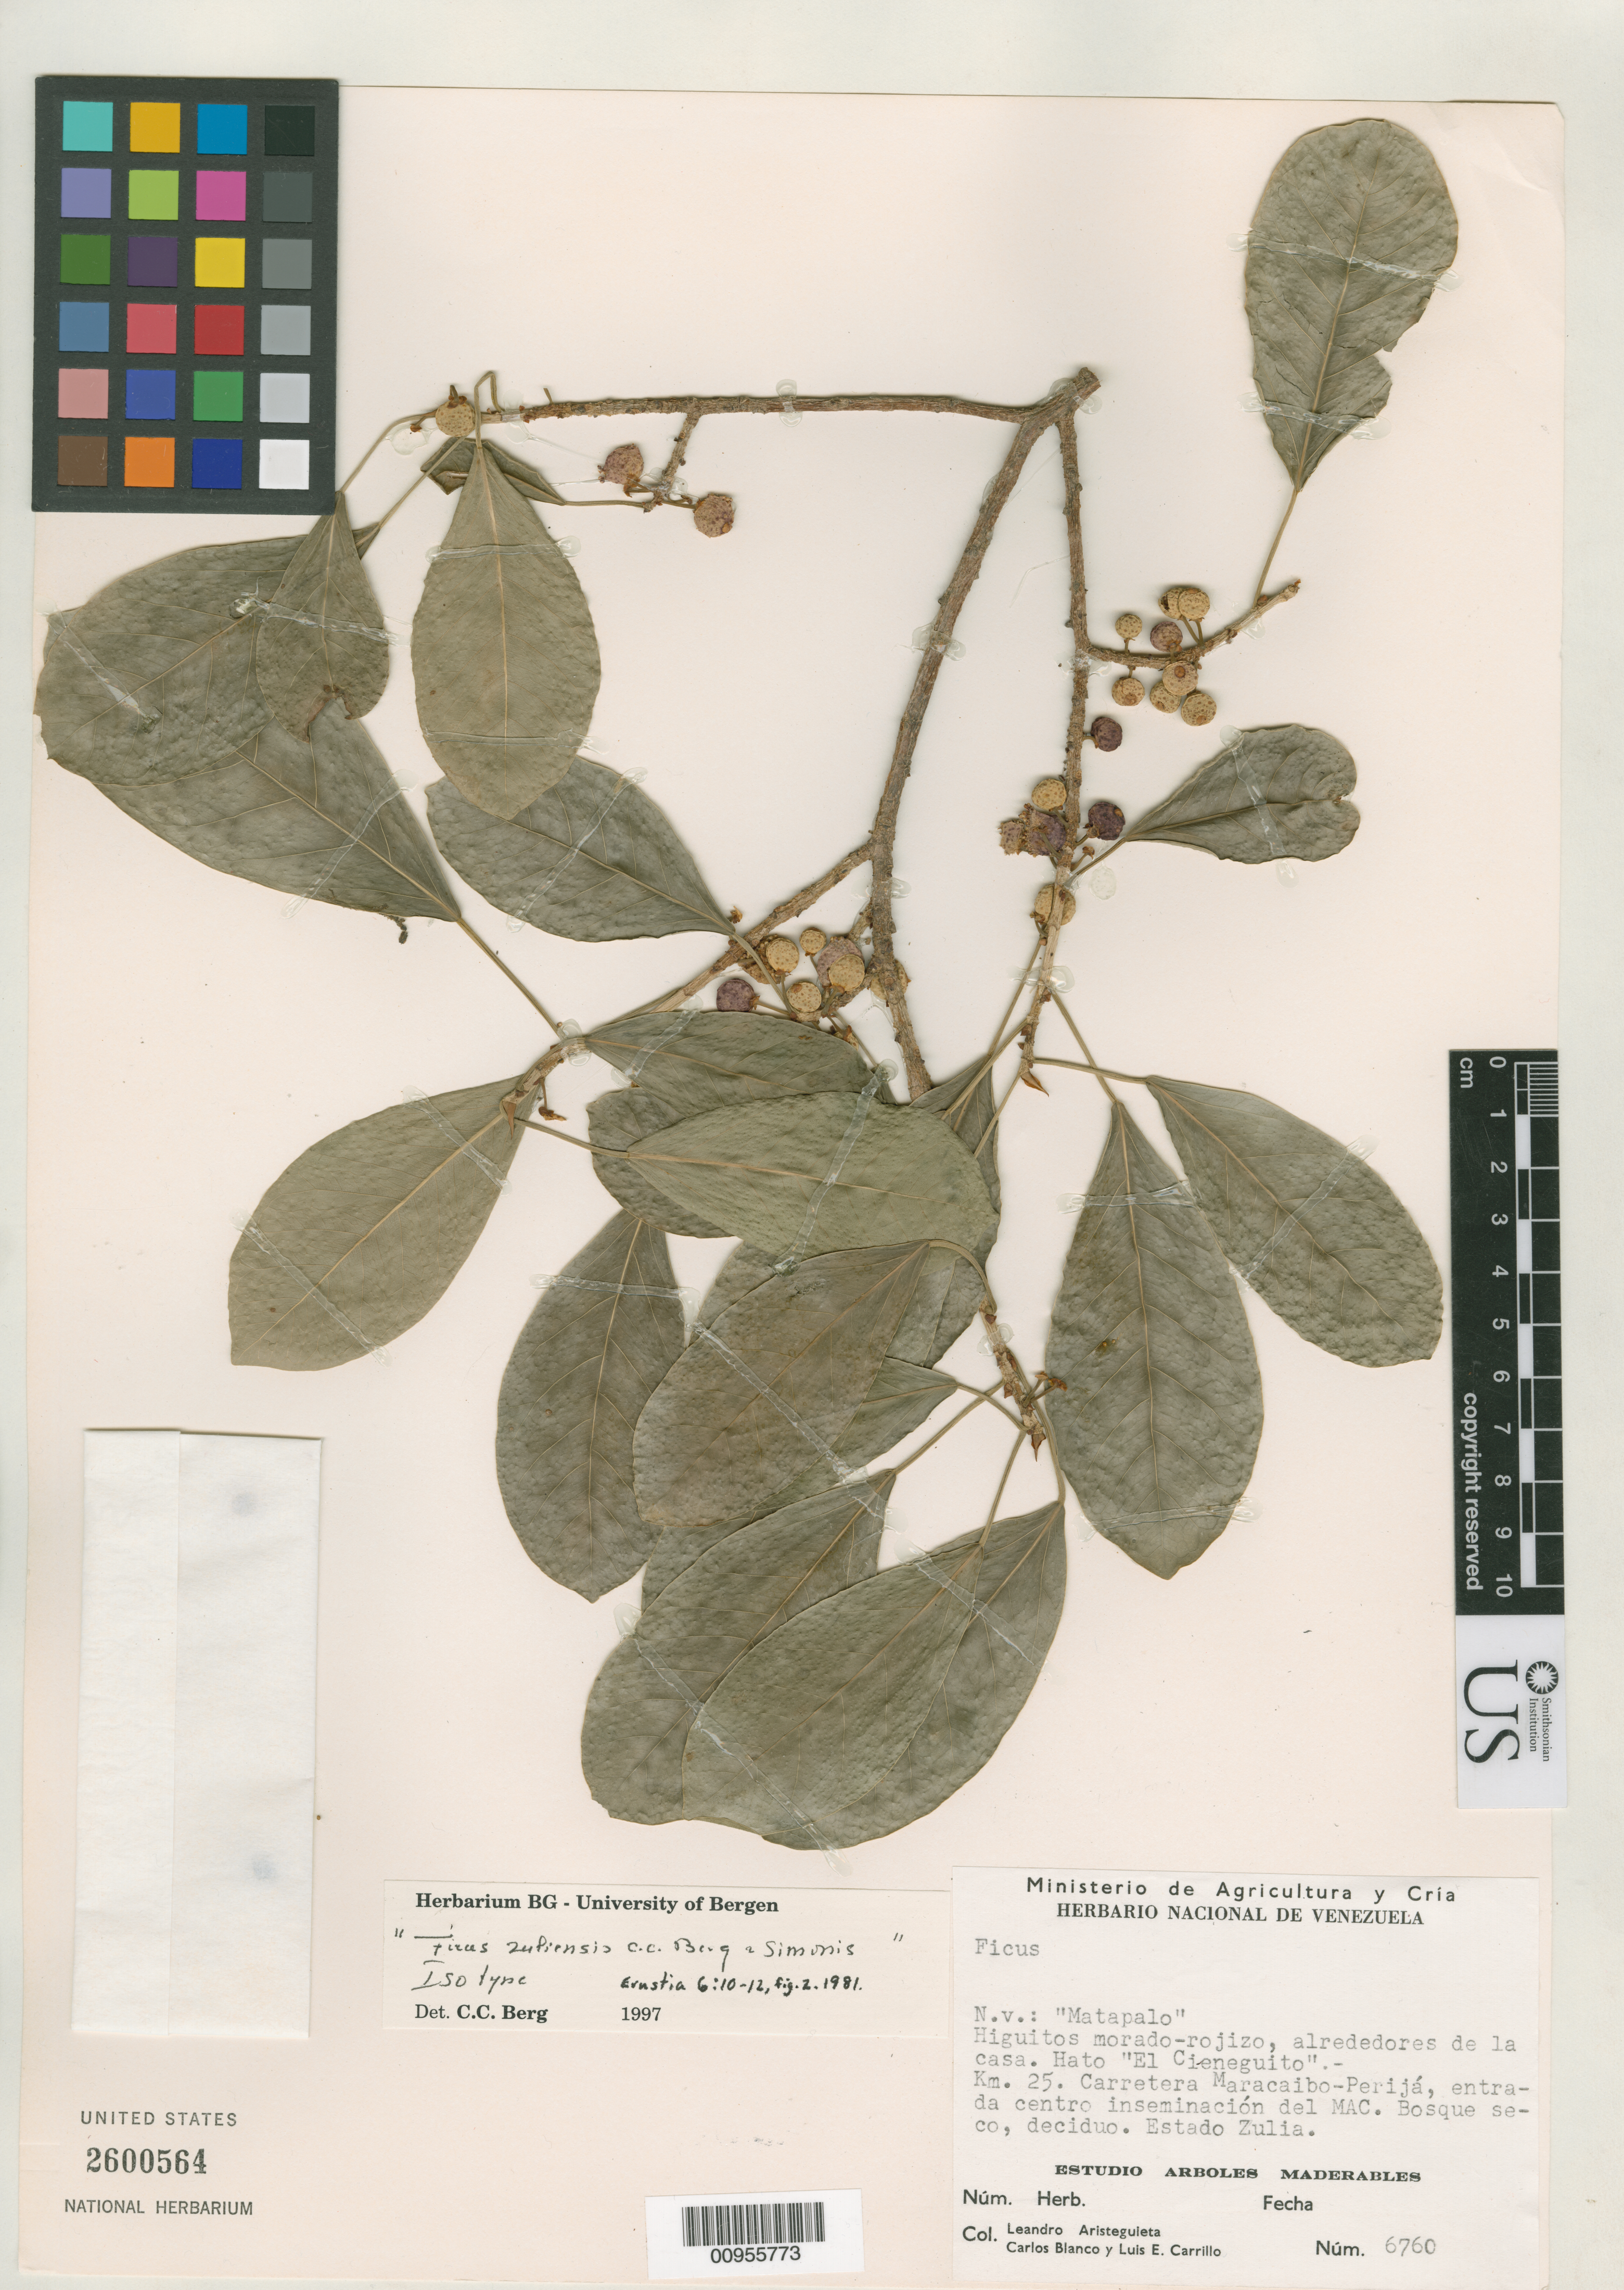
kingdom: Plantae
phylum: Tracheophyta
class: Magnoliopsida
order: Rosales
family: Moraceae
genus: Ficus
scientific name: Ficus zuliensis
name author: C.C. Berg & J.E. Simonis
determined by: Berg, C. C.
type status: Isotype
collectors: L. Aristeguieta, C. Blanco & L. Carrillo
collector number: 6760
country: Venezuela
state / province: Zulia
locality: Hato "El Cieneguito". Km 25, Carretera Maracaibo-Perijá, entrada centro inseminación del MAC.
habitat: Bosque secco, deciduo.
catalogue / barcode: US 2600564